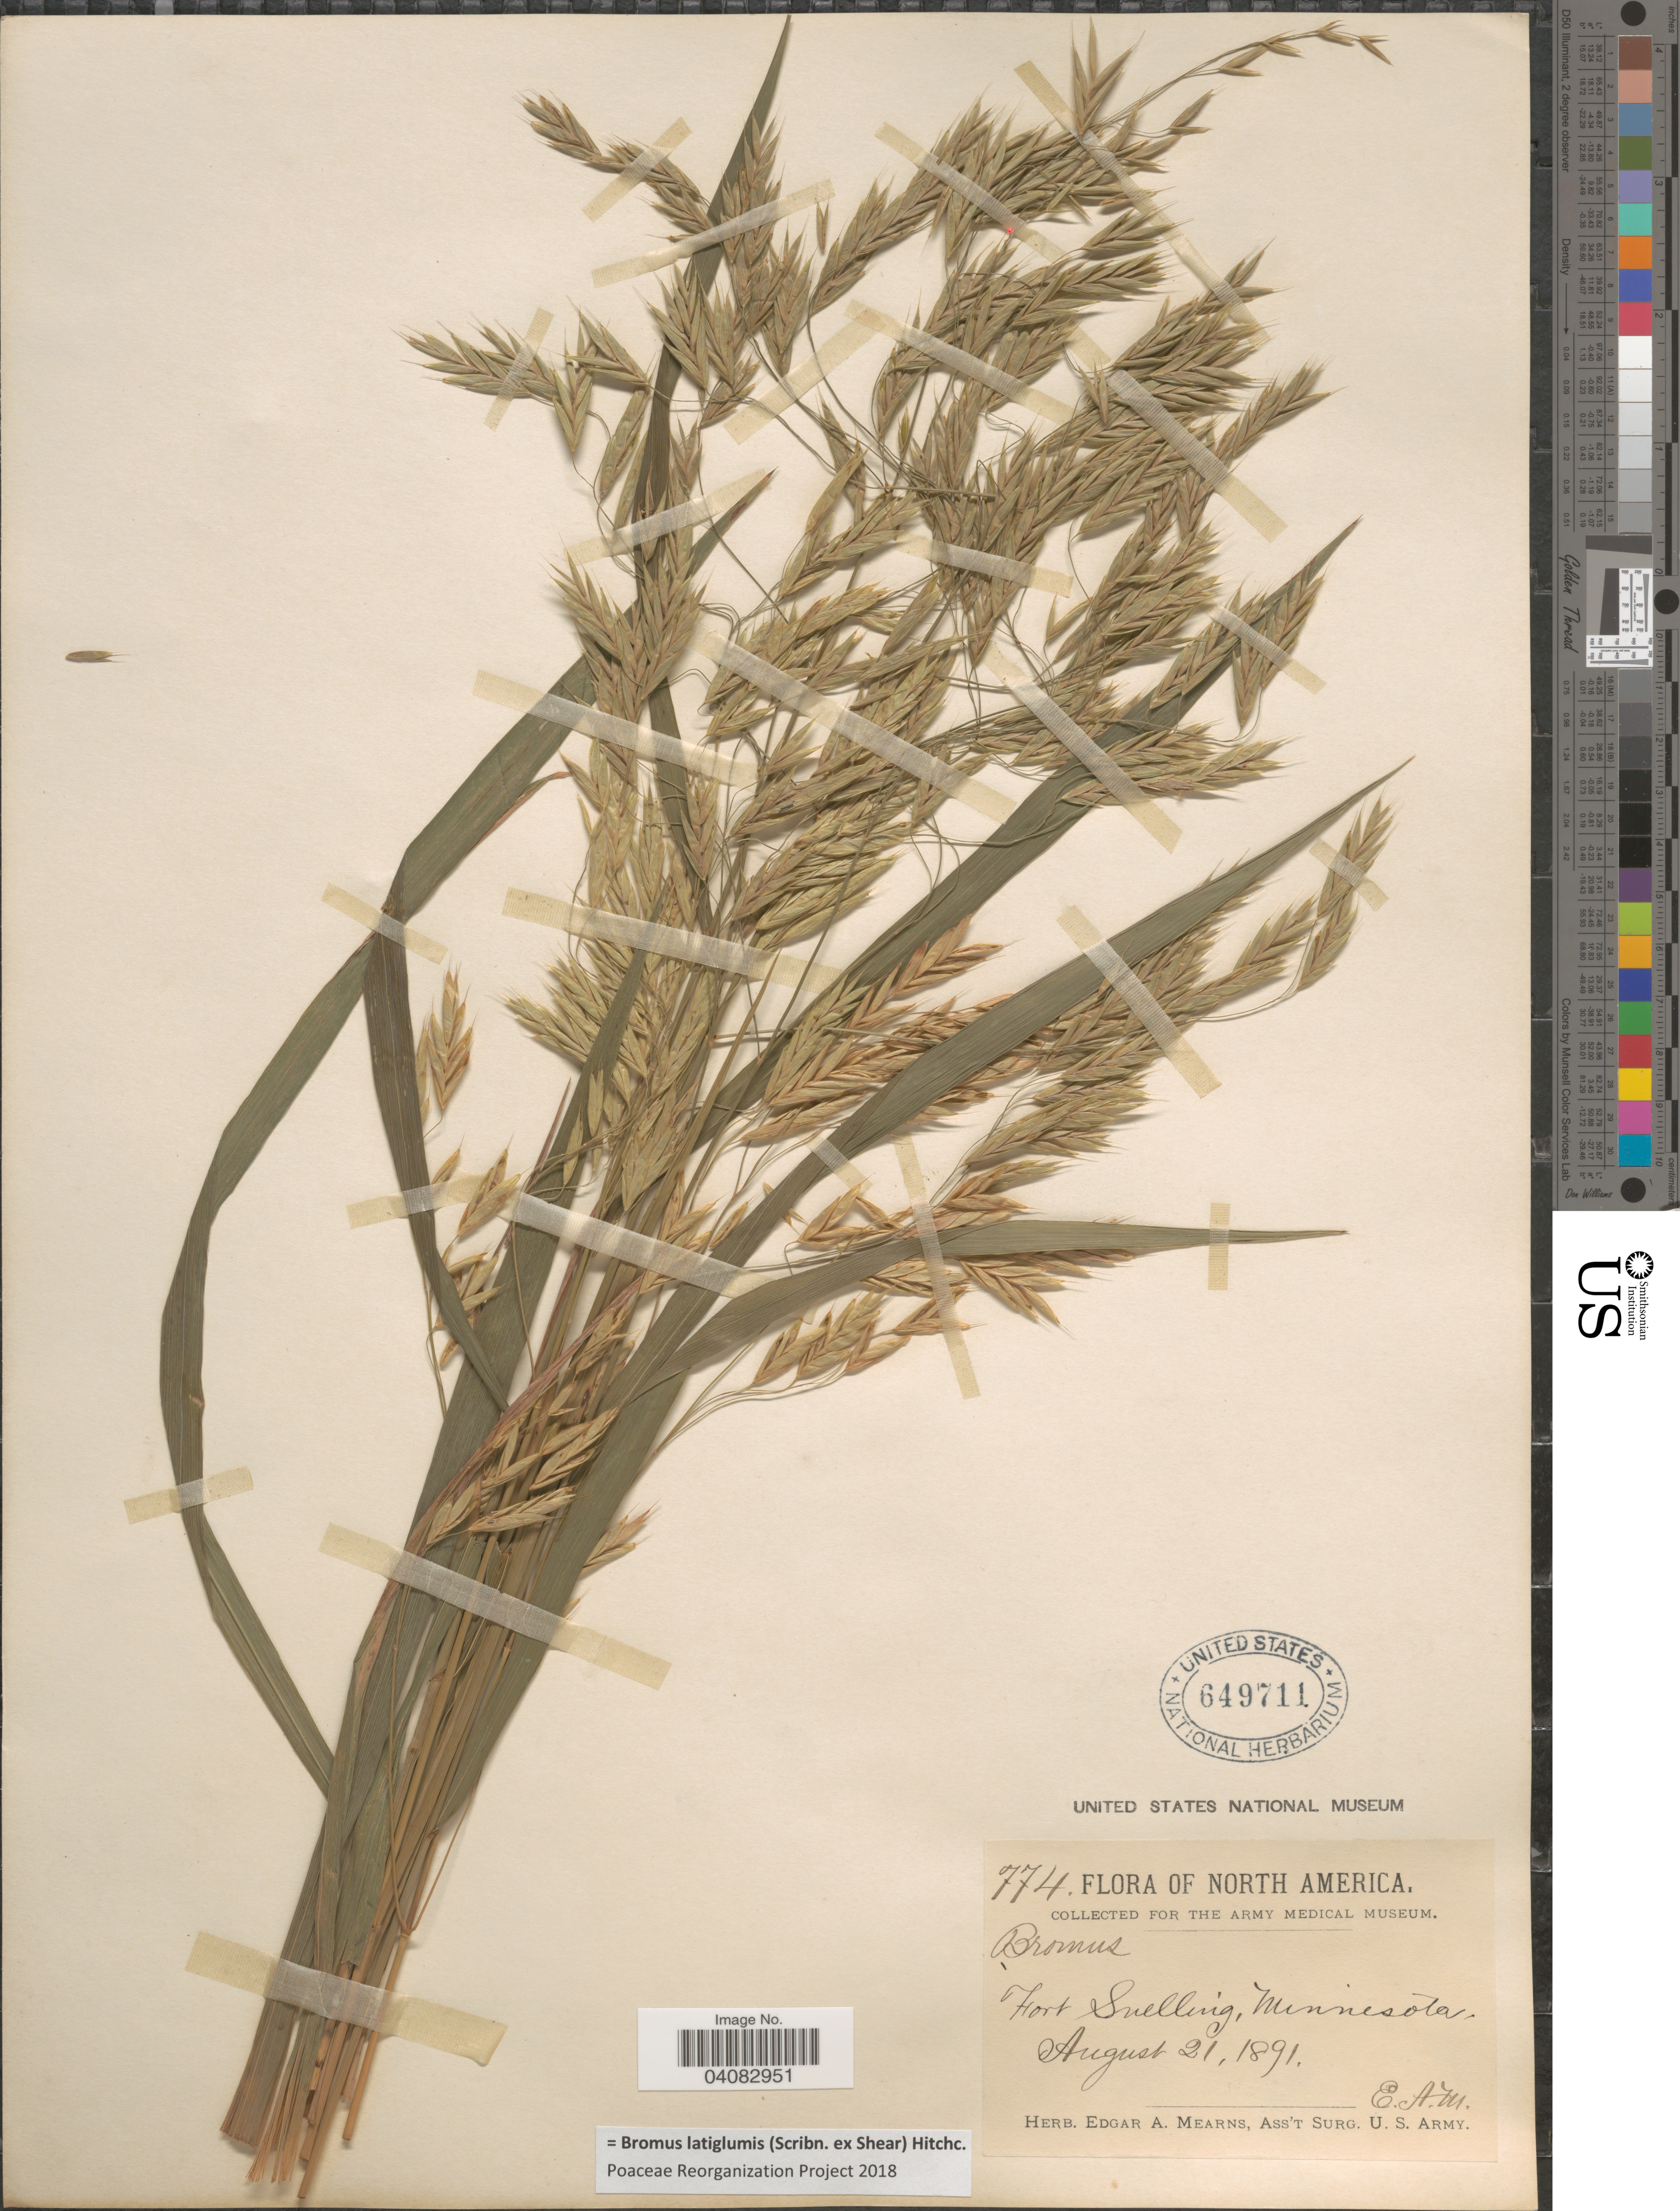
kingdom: Plantae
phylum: Tracheophyta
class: Liliopsida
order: Poales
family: Poaceae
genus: Bromus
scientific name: Bromus latiglumis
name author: (Scribn. ex Shear) Hitchc.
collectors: E. A. Mearns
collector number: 774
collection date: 1891-08-21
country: United States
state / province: Minnesota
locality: Fort Snelling.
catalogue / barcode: US 649711